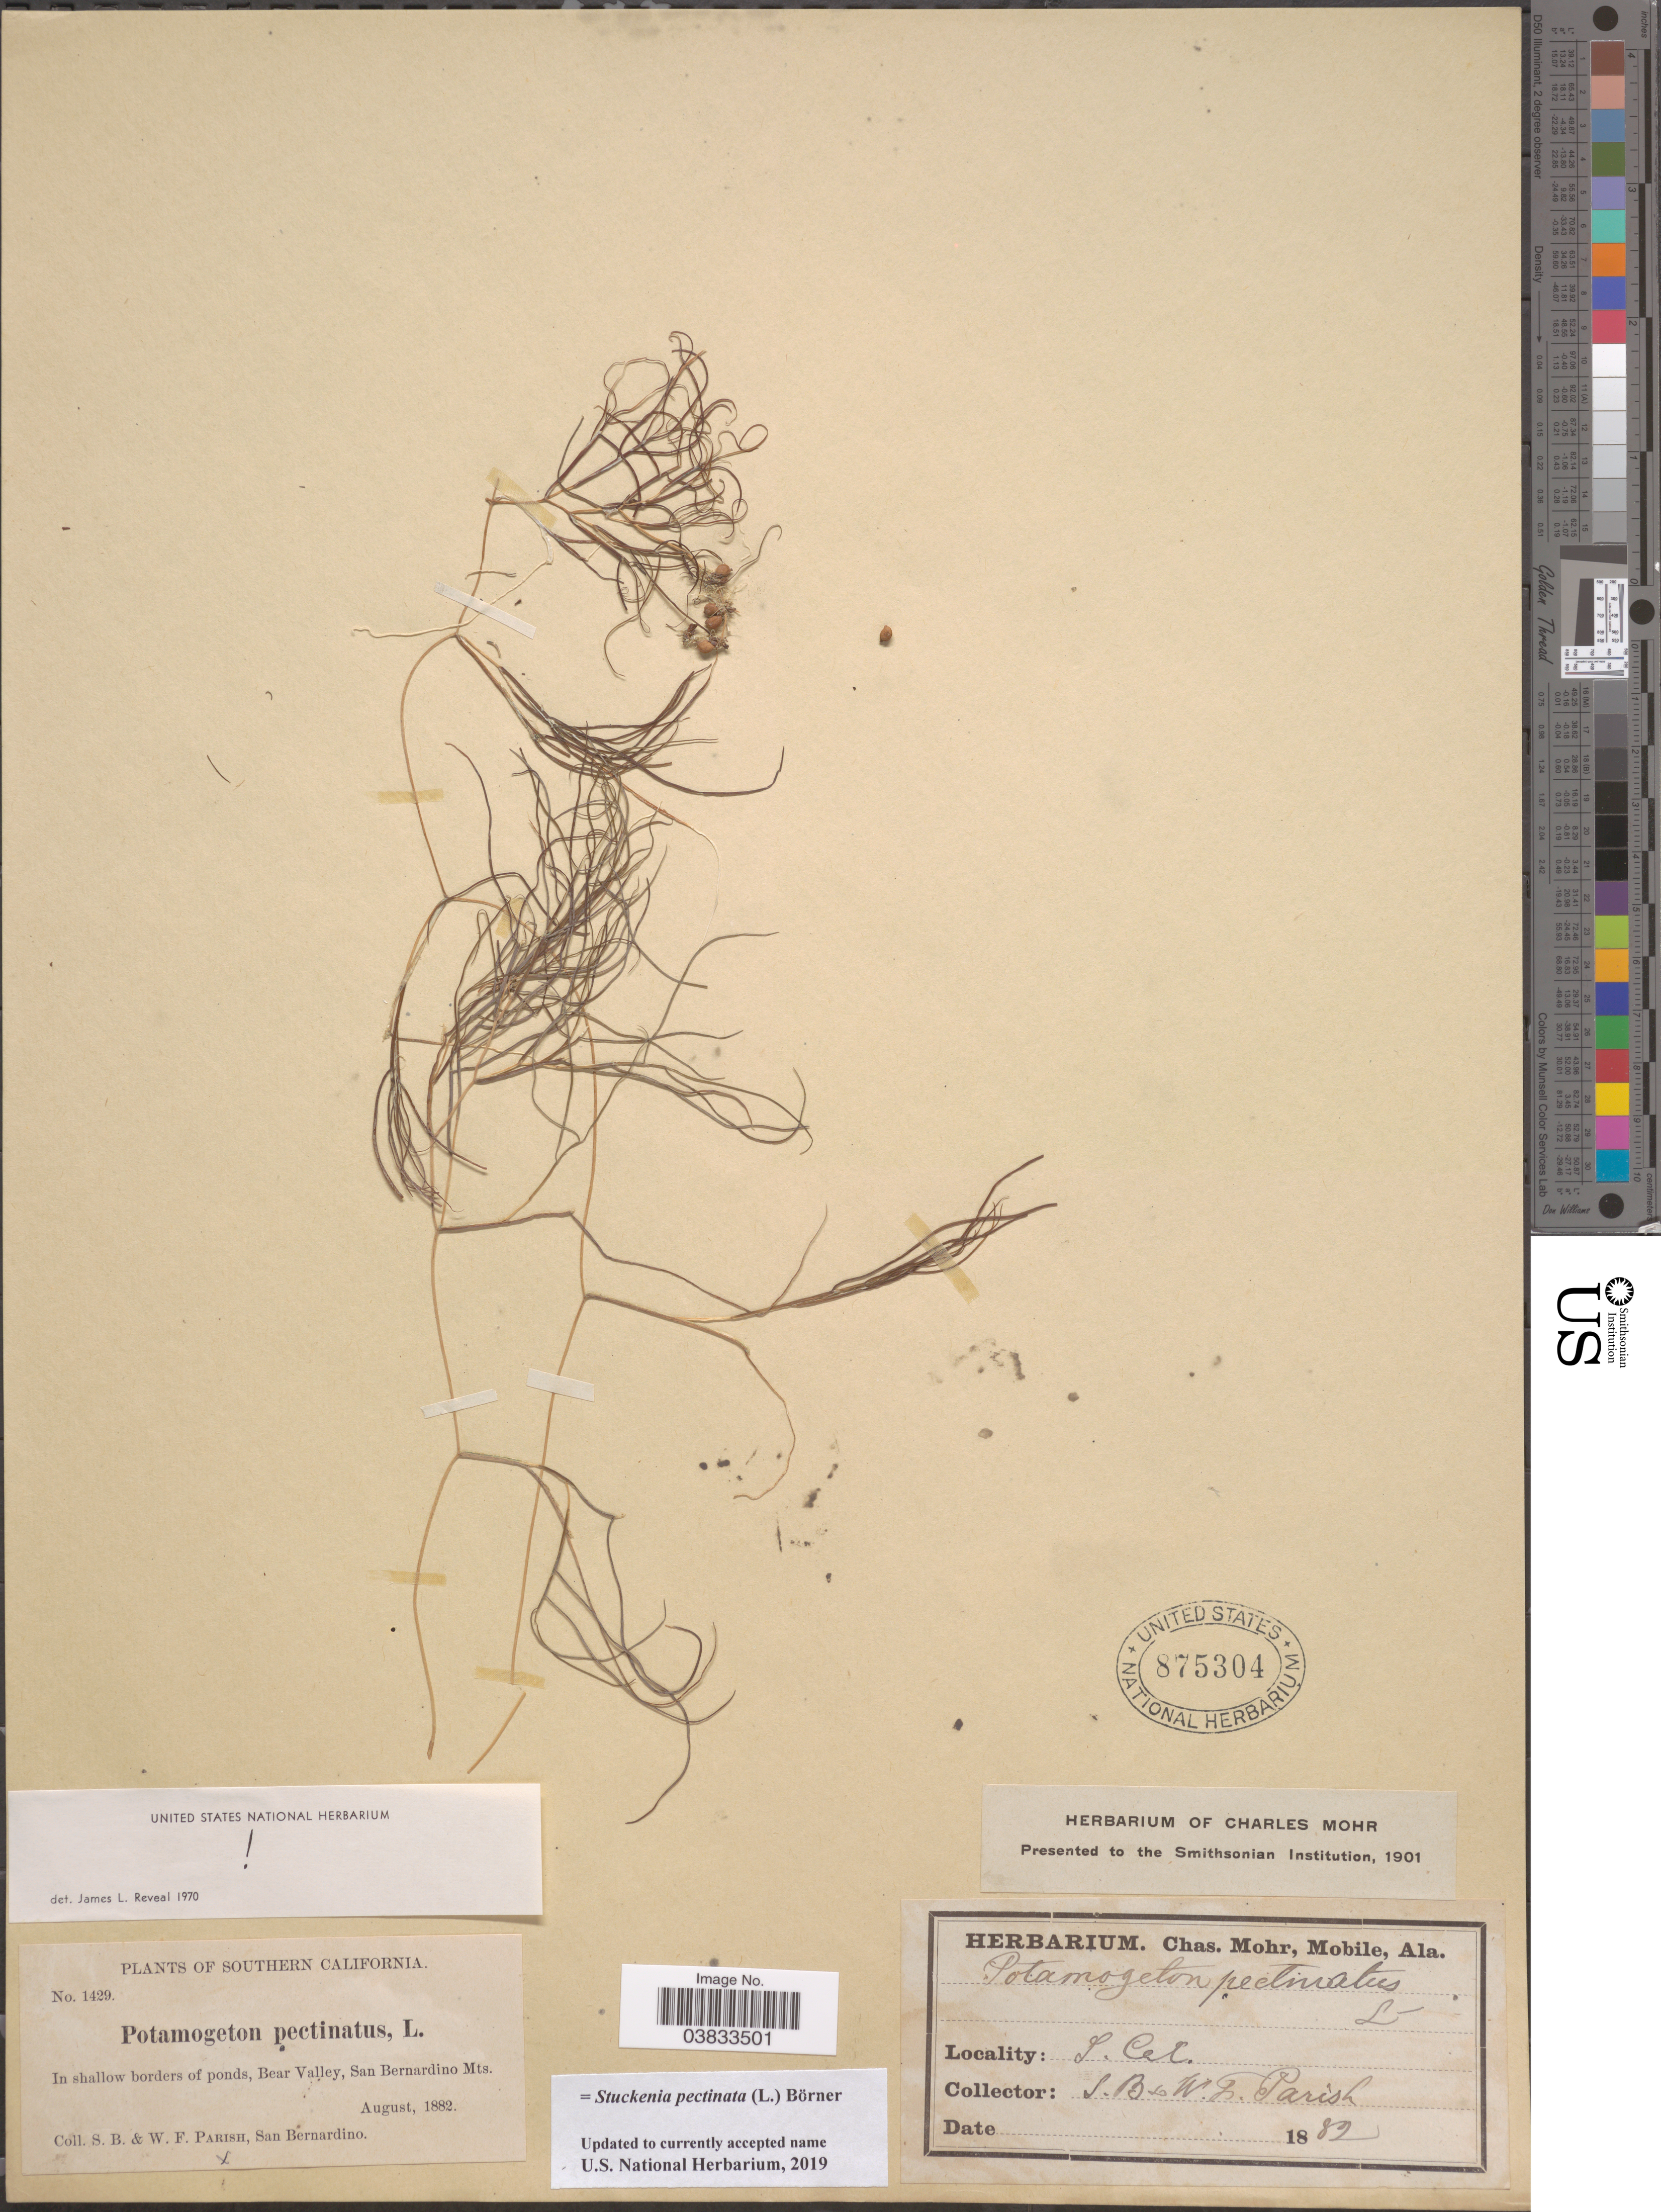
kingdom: Plantae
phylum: Tracheophyta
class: Liliopsida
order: Alismatales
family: Potamogetonaceae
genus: Stuckenia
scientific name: Stuckenia pectinata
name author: (L.) Börner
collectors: S. B. Parish & W. F. Parish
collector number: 1429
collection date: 1882-08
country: United States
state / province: California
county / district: San Bernardino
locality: Southern California. In shallow borders of ponds, Bear Valley, San Bernardino Mts.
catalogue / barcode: US 875304